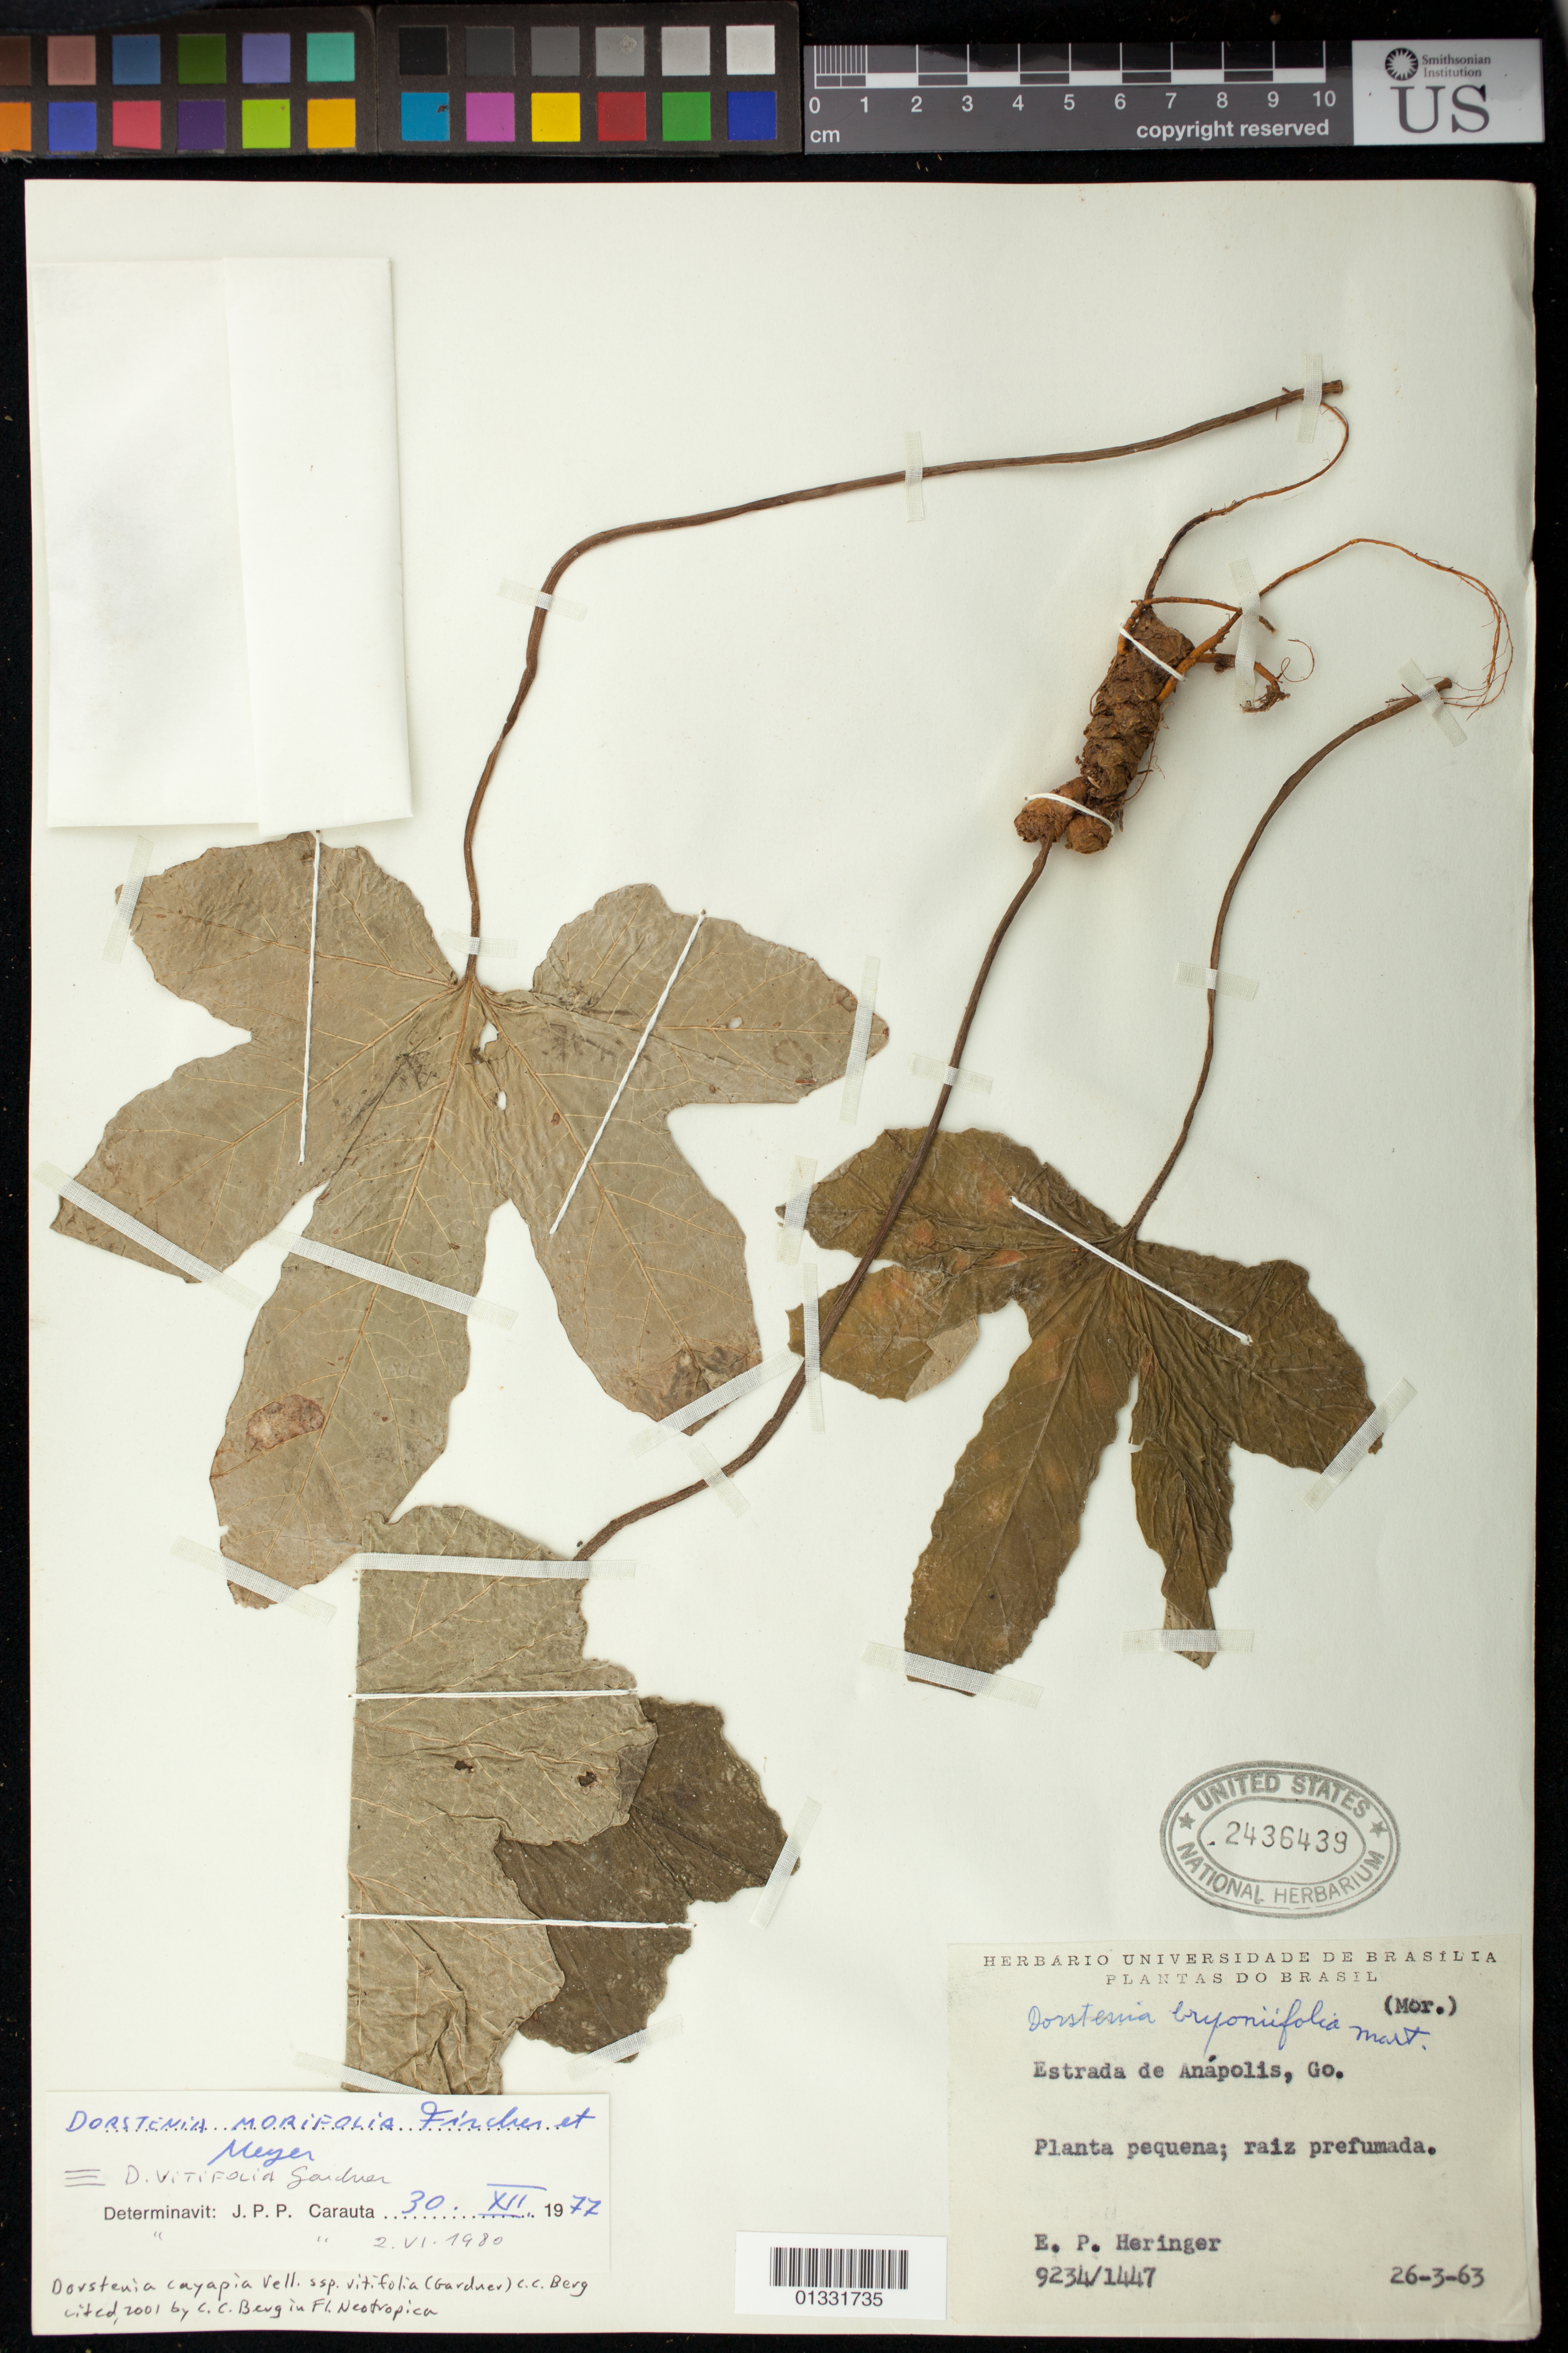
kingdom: Plantae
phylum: Tracheophyta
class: Magnoliopsida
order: Rosales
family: Moraceae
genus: Dorstenia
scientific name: Dorstenia cayapia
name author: Vell.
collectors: E. P. Heringer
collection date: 1963-03-26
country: Brazil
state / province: Goiás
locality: Estrada de Anápolis, Goiás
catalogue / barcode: US 2436439